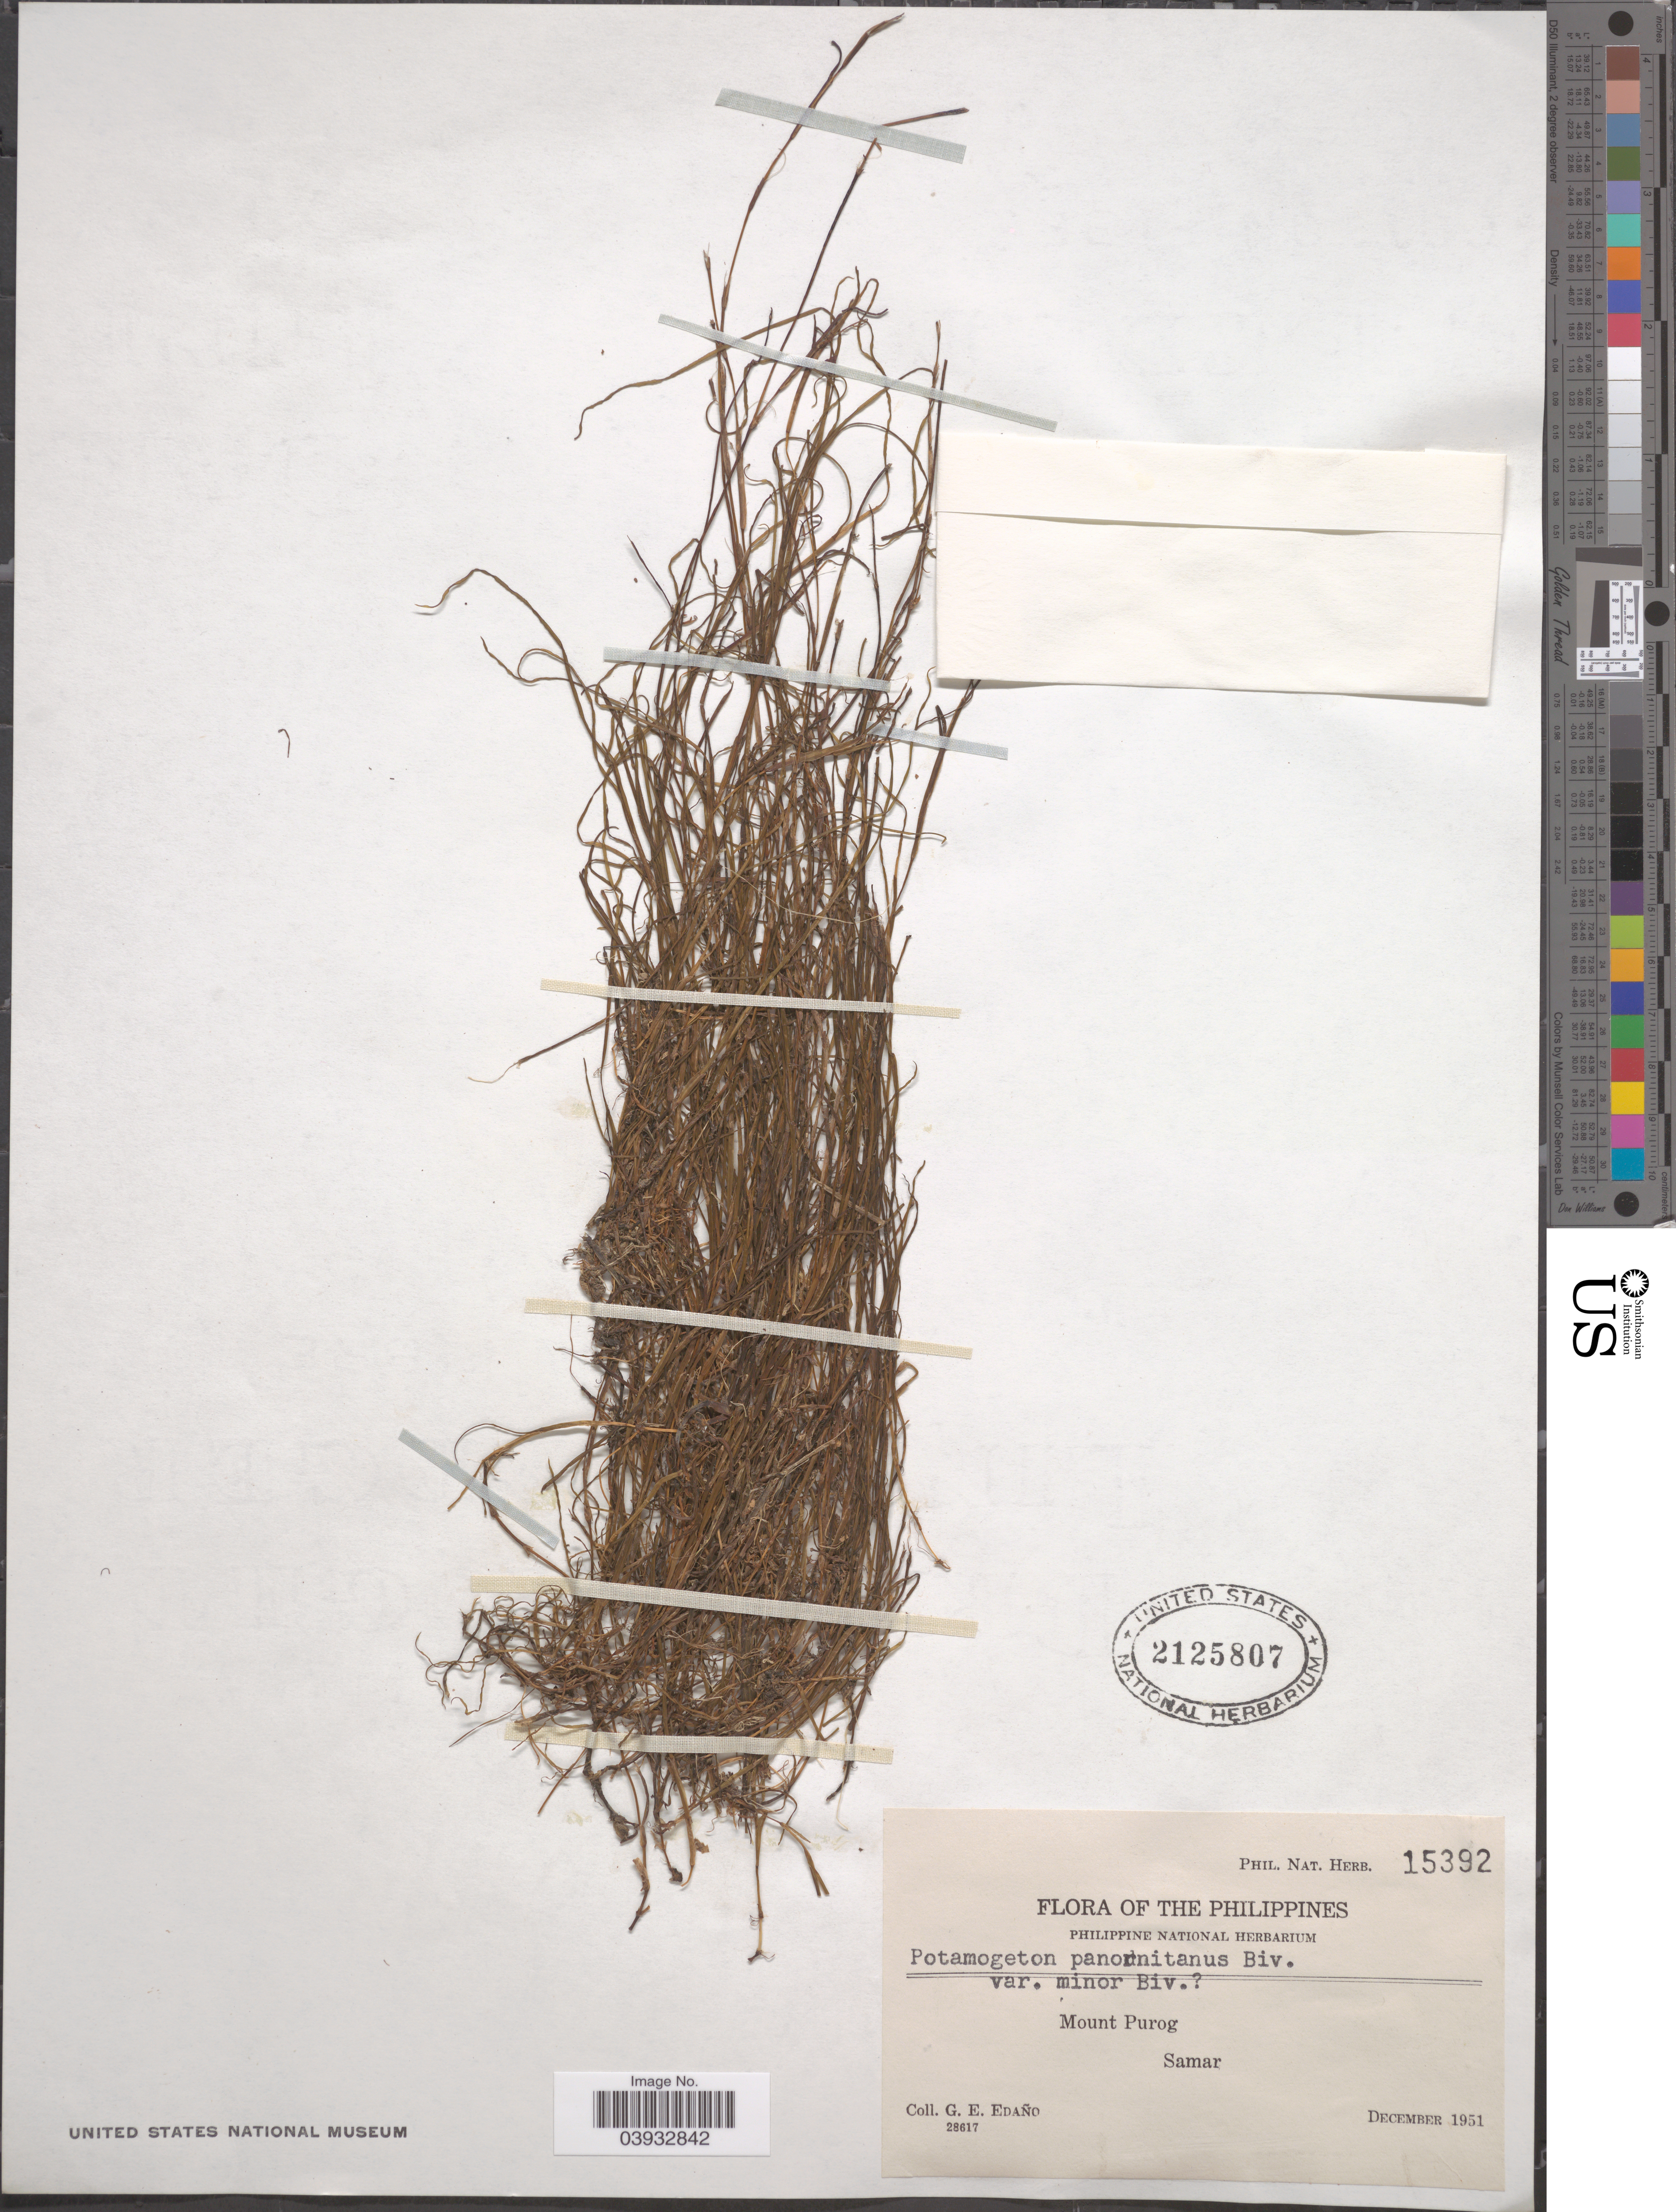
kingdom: Plantae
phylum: Tracheophyta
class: Liliopsida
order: Alismatales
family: Potamogetonaceae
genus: Potamogeton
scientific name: Potamogeton panormitanus var. minor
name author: Biv. ex Gussone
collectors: G. E. Edaño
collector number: Phil. Nat. Herb. 15392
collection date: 1951-12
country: Philippines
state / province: Eastern Visayas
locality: Mount Purog, Samar.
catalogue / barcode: US 2125807